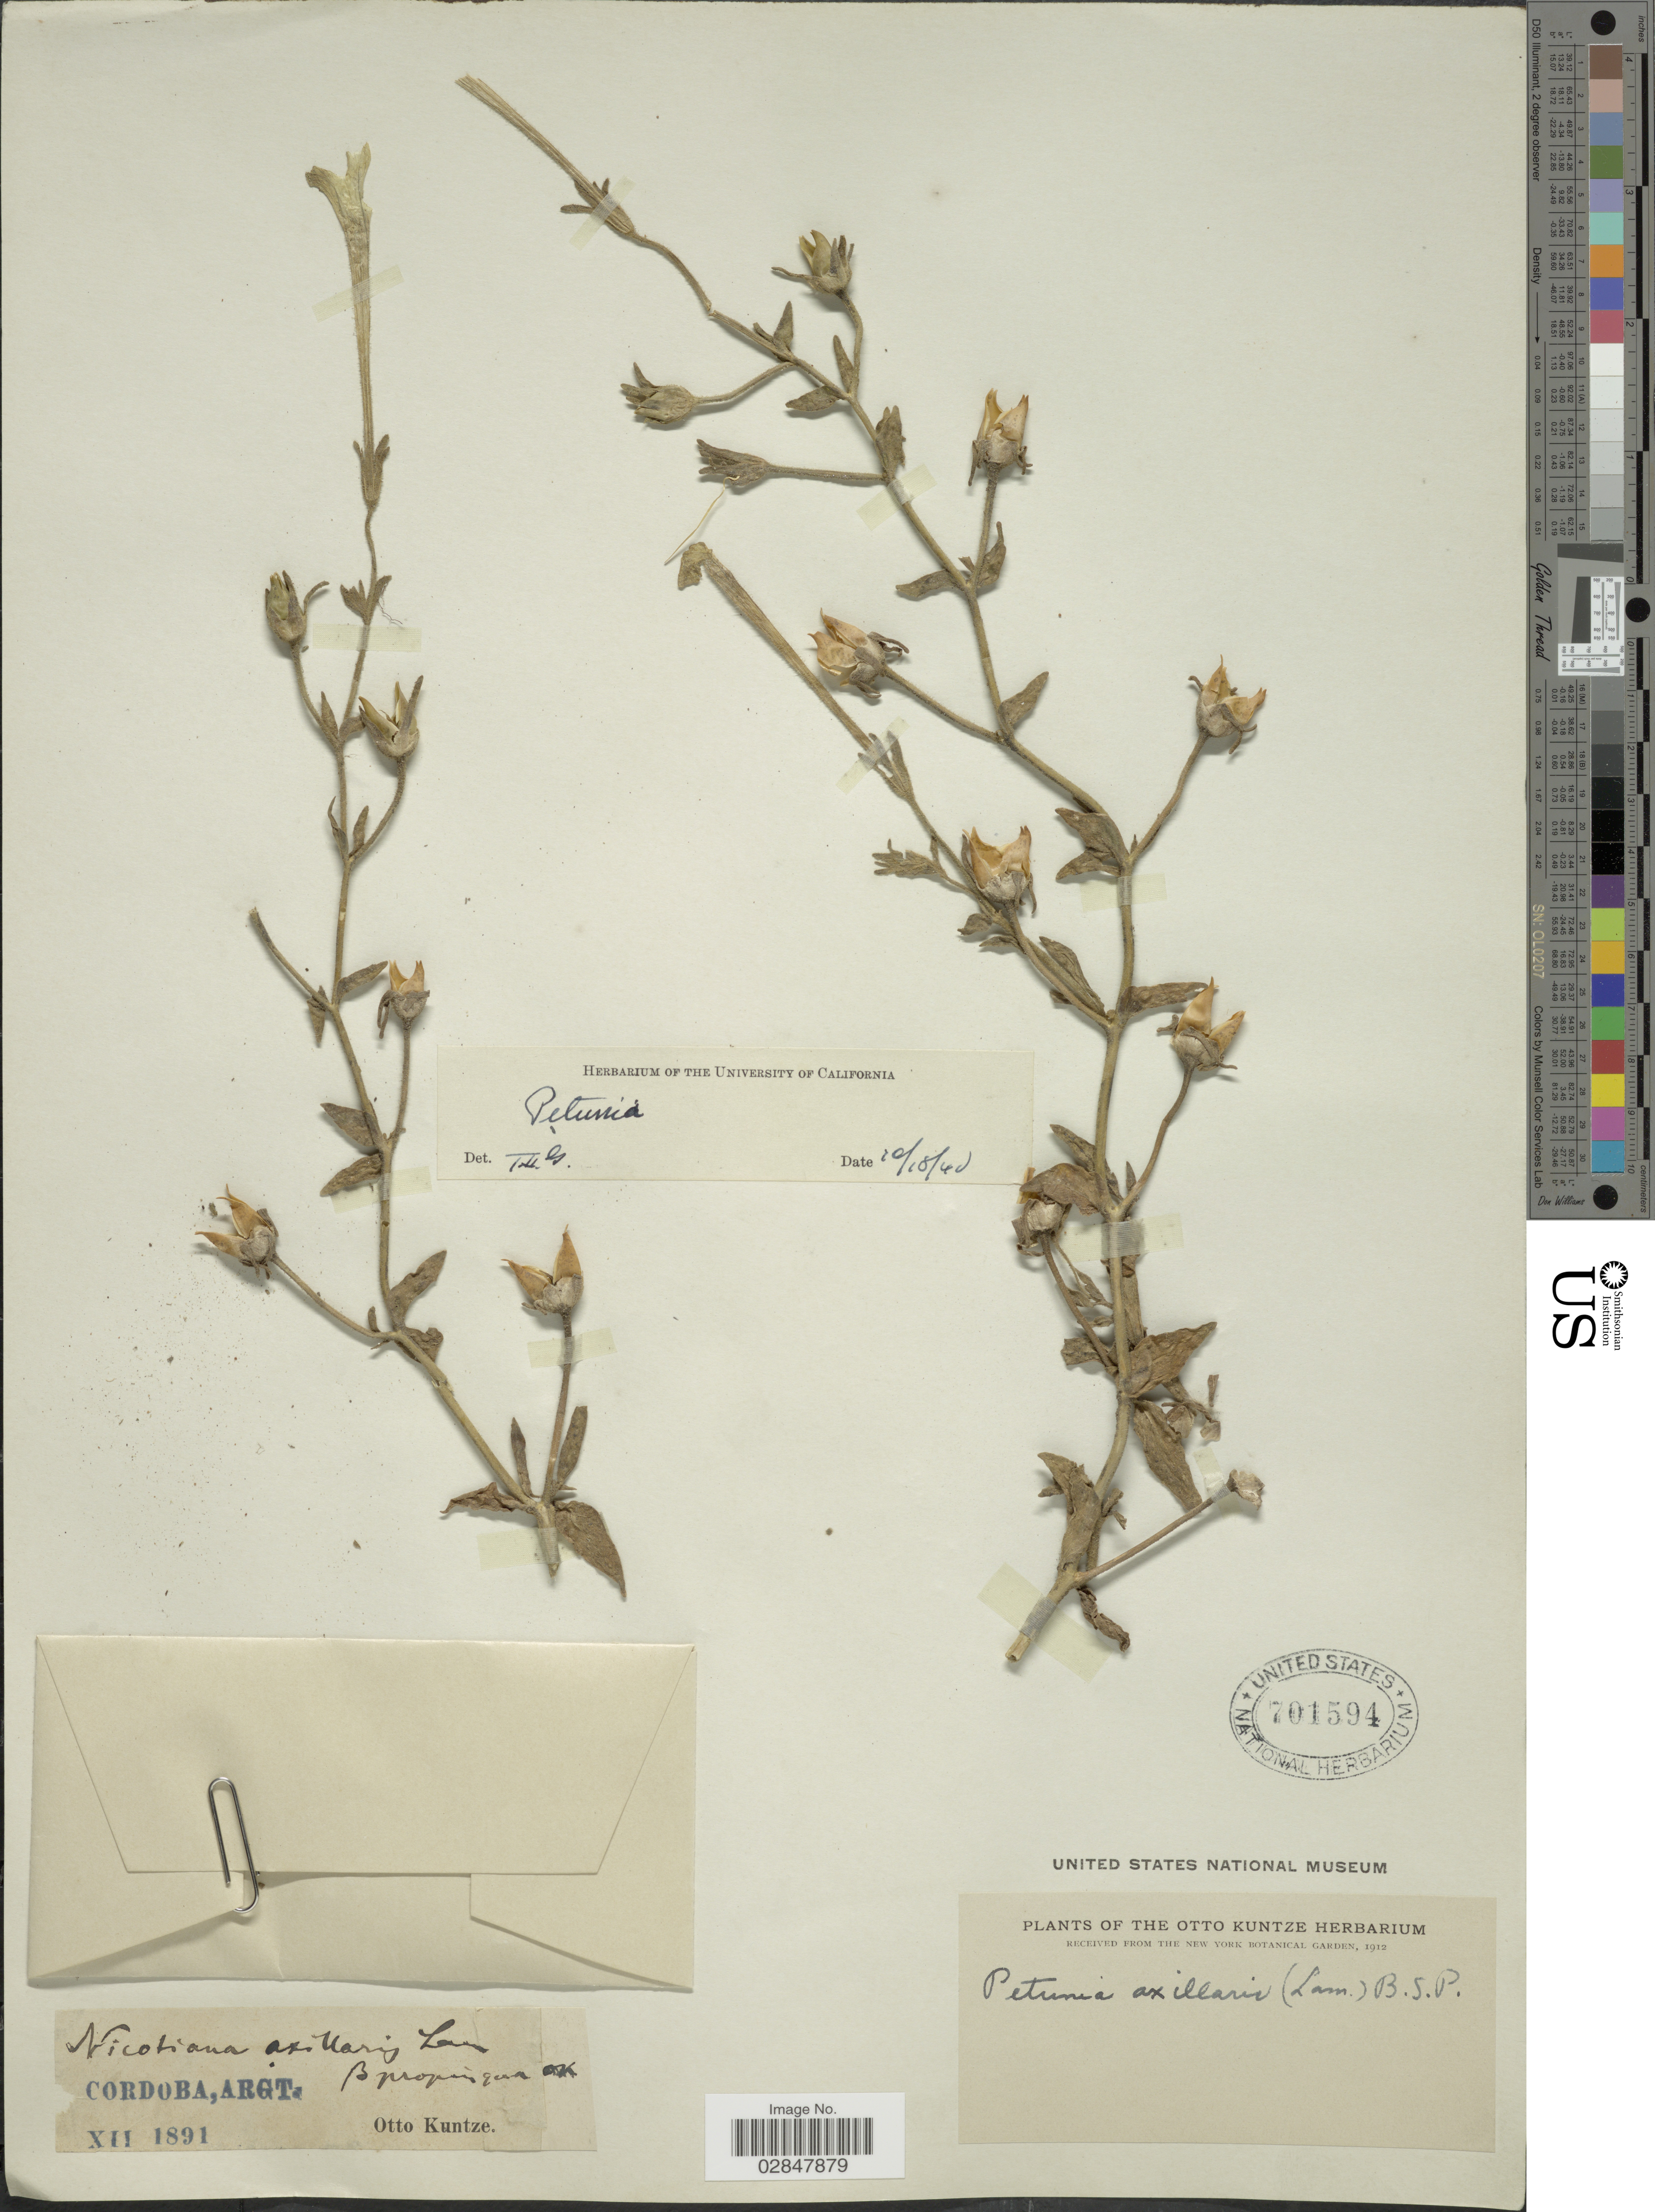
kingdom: Plantae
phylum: Tracheophyta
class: Magnoliopsida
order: Solanales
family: Solanaceae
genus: Petunia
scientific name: Petunia axillaris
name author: (Lam.) Britton, Stearns & Poggenb.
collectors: C.E.O. Kuntze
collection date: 1891-12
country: Argentina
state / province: Cordoba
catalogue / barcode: US 701594